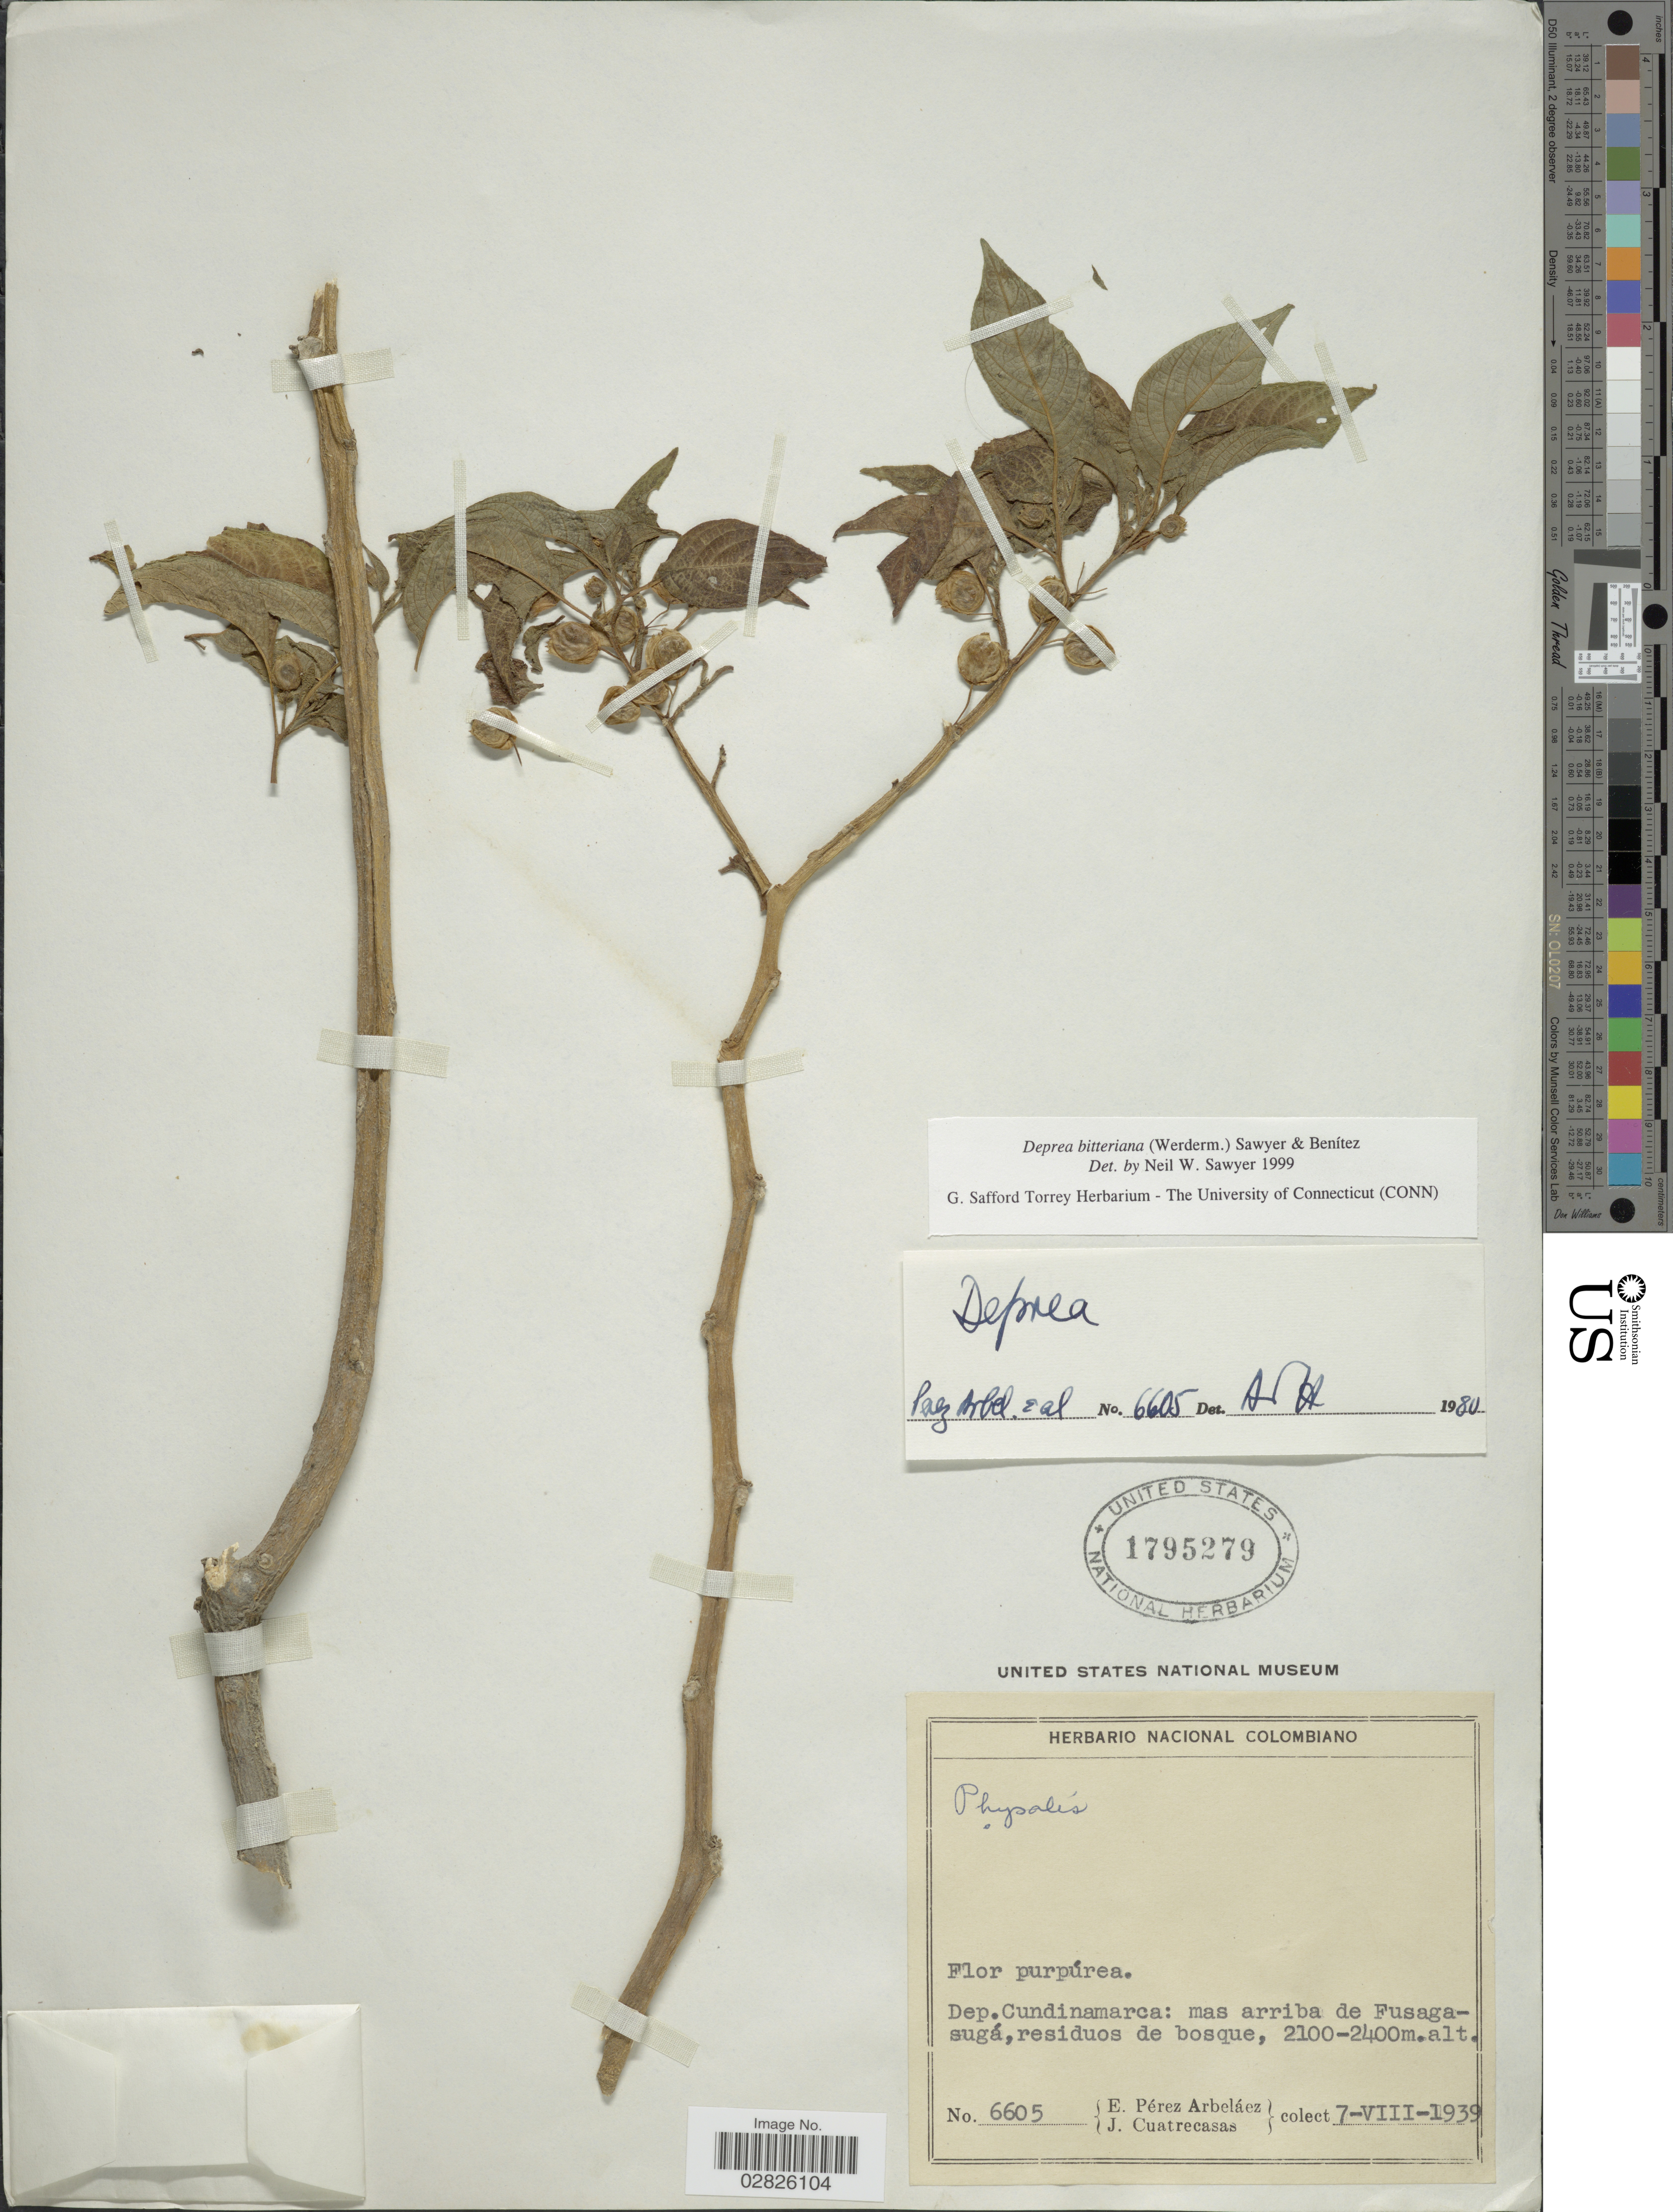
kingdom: Plantae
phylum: Tracheophyta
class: Magnoliopsida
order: Solanales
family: Solanaceae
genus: Deprea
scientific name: Deprea bitteriana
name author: (Werderm.) Sawyer & Benítez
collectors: E. Pérez Arbeláez & J. Cuatrecasas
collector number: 6605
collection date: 1939-08-07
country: Colombia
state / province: Cundinamarca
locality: Dep. Cundinamarca: mas arriba de Fusagasugá, residuos de bosque.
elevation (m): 2100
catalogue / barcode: US 1795279